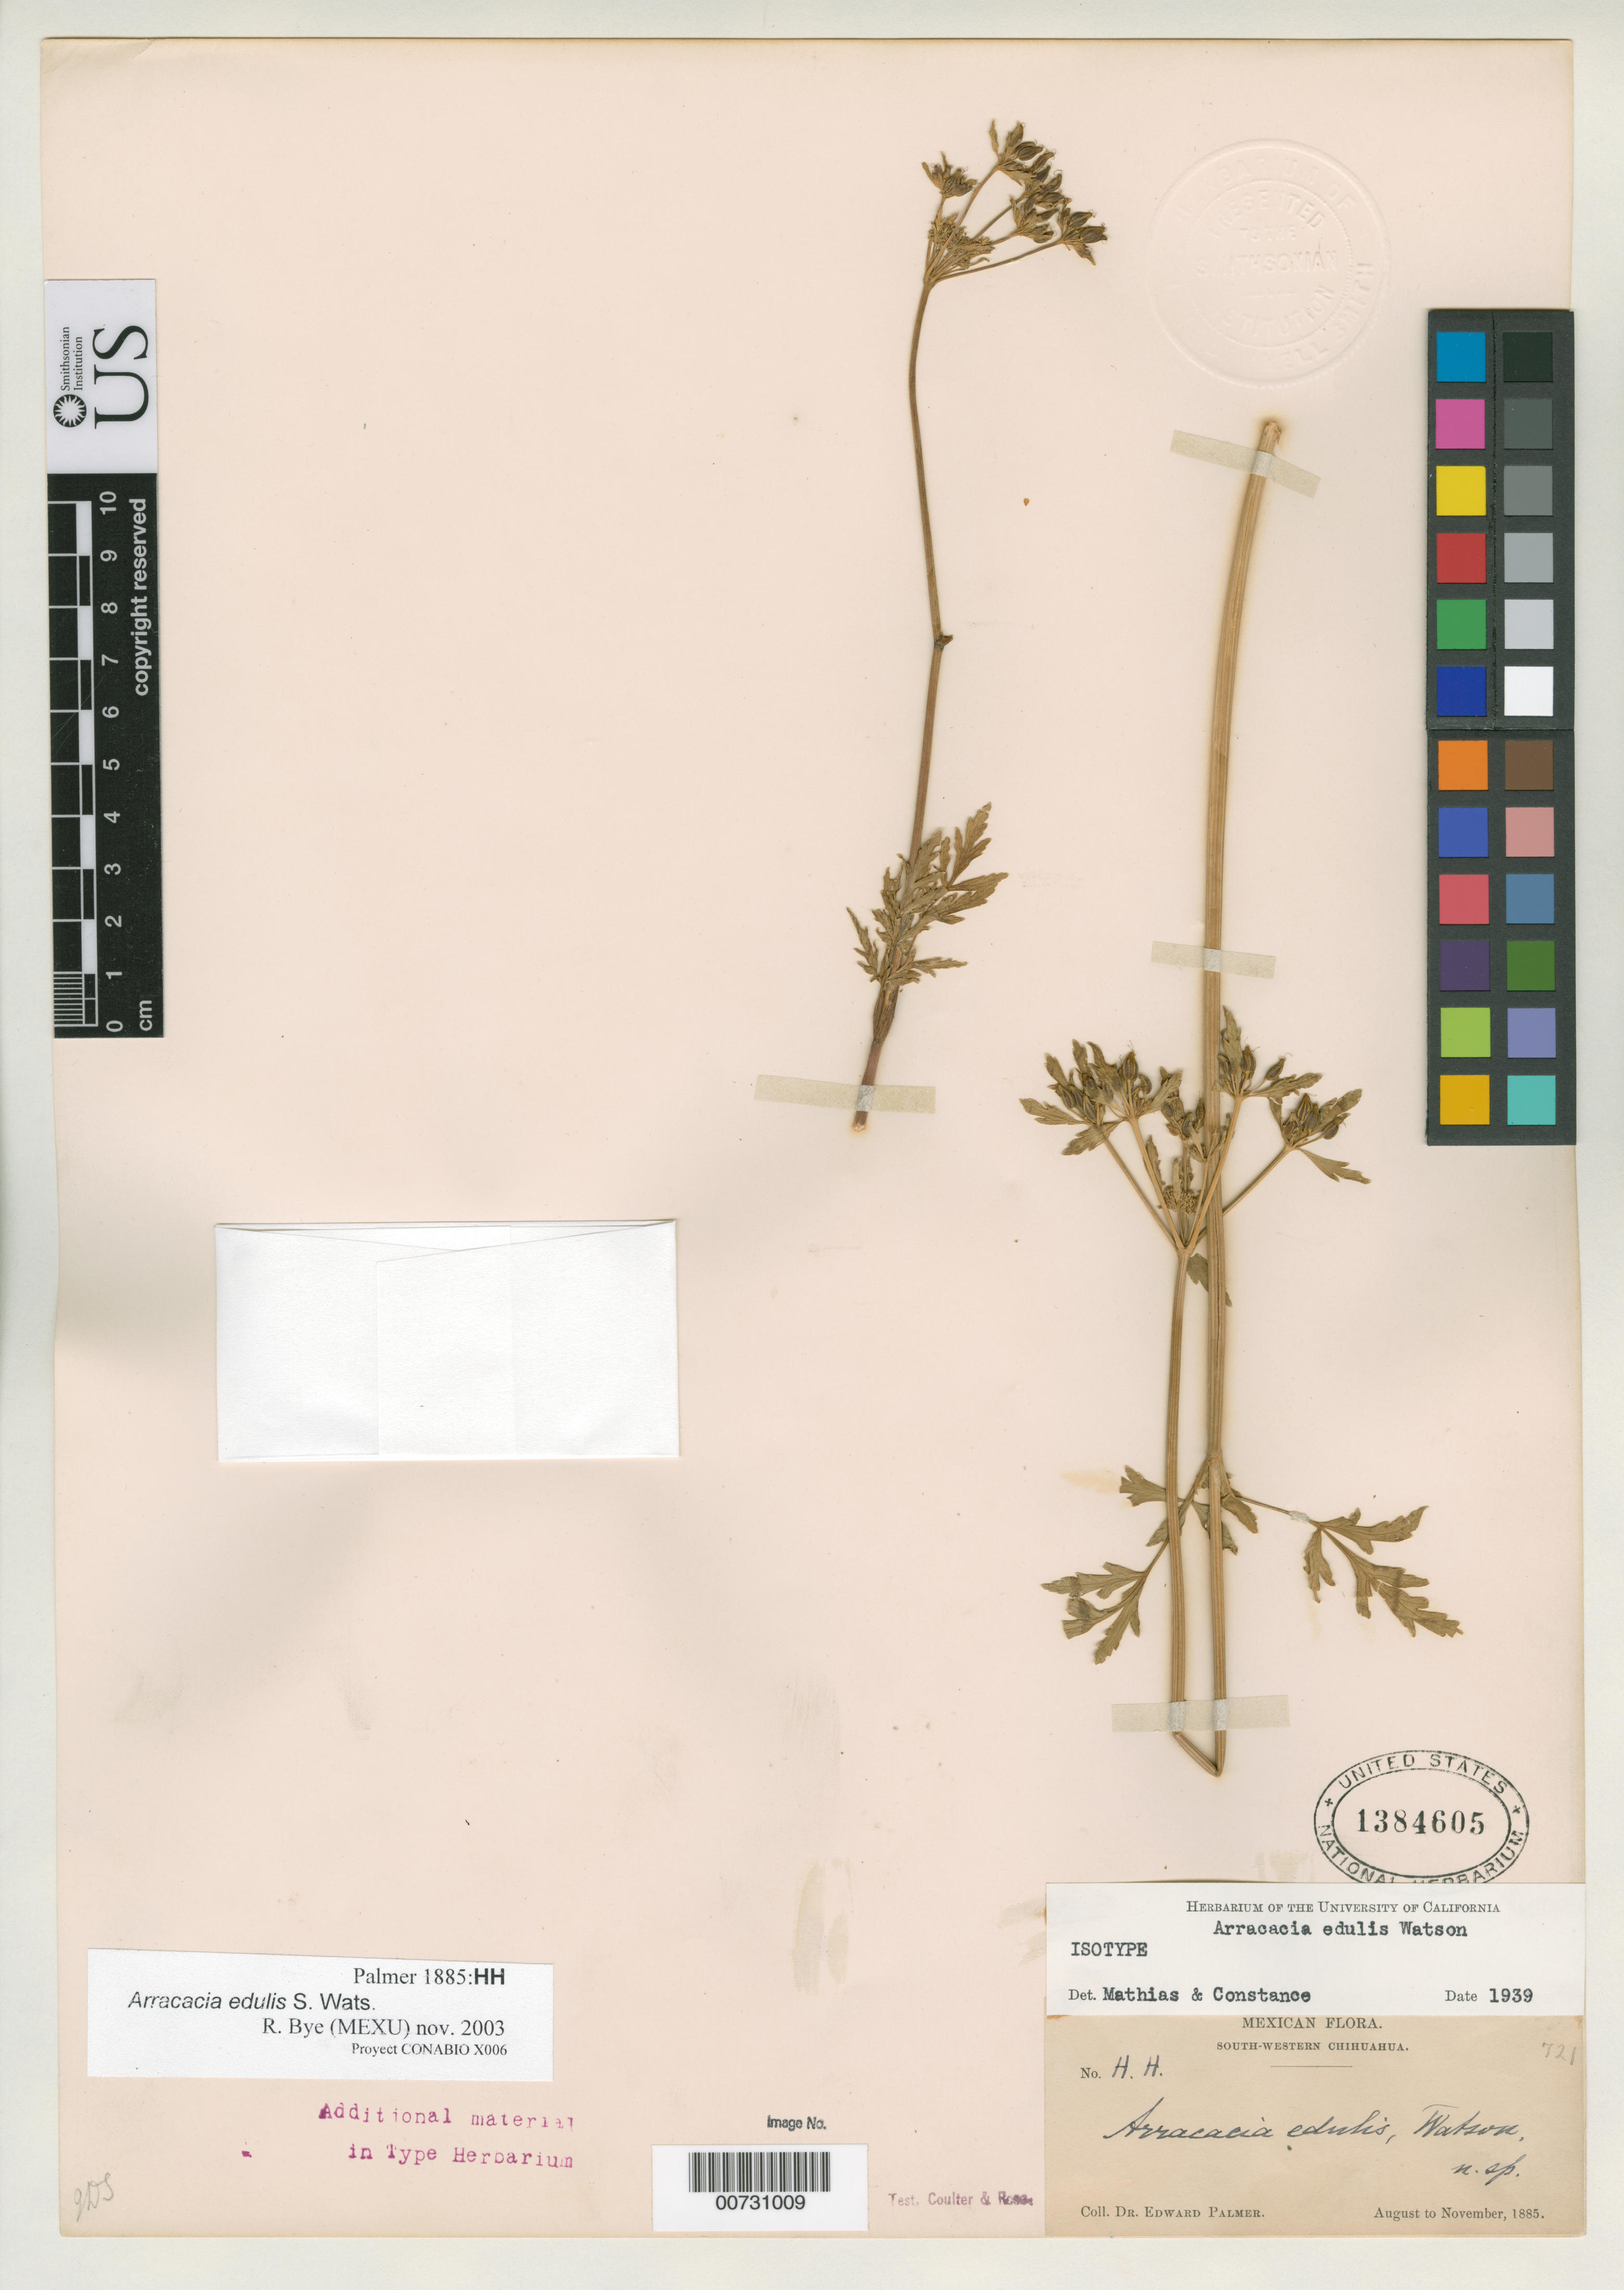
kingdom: Plantae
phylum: Tracheophyta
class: Magnoliopsida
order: Apiales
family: Apiaceae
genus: Arracacia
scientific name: Arracacia edulis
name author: S. Watson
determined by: Bye, R. A., (COLO), University of Colorado Museum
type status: Isotype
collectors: E. Palmer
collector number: "H.H."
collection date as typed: Aug 1885 to Nov 1885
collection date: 1885-08/1885-11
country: Mexico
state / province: Chihuahua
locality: South-western Chihuahua.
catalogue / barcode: US 1384605